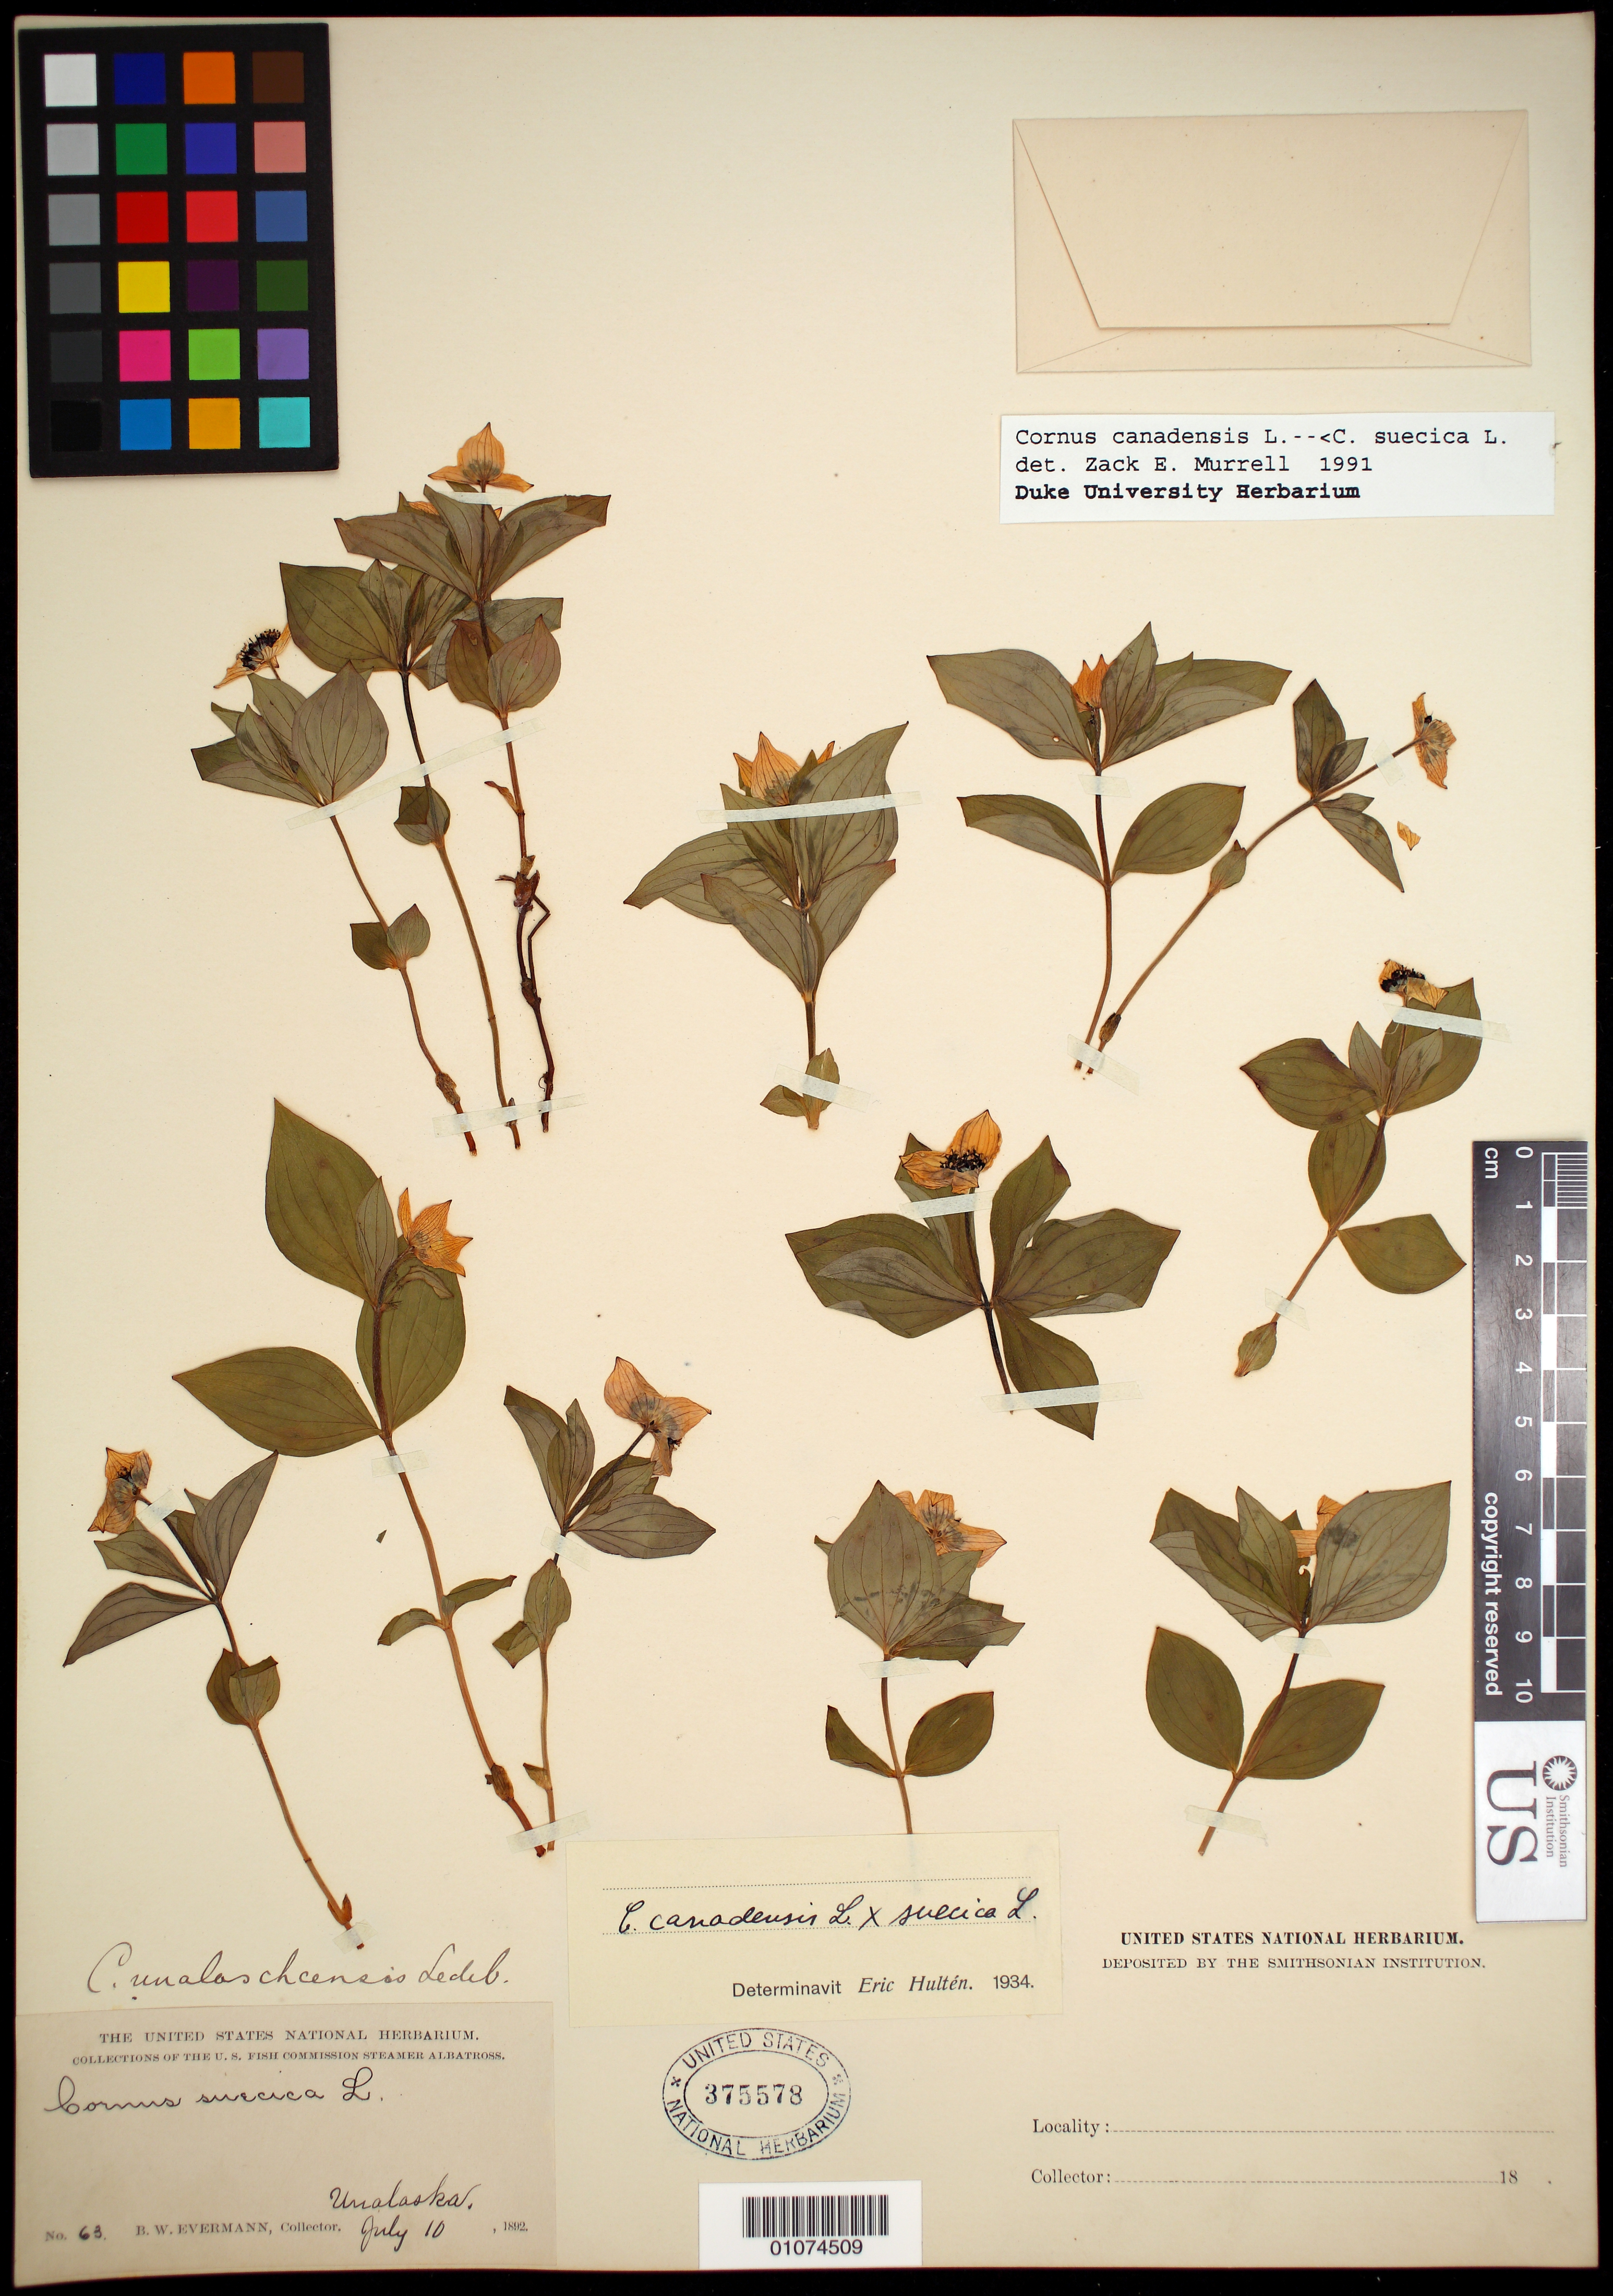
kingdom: Plantae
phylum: Tracheophyta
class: Magnoliopsida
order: Cornales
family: Cornaceae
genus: Cornus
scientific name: Cornus canadensis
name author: L.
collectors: B. W. Evermann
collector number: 63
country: United States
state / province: Alaska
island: Unalaska I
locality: Unalaska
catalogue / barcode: US 375578